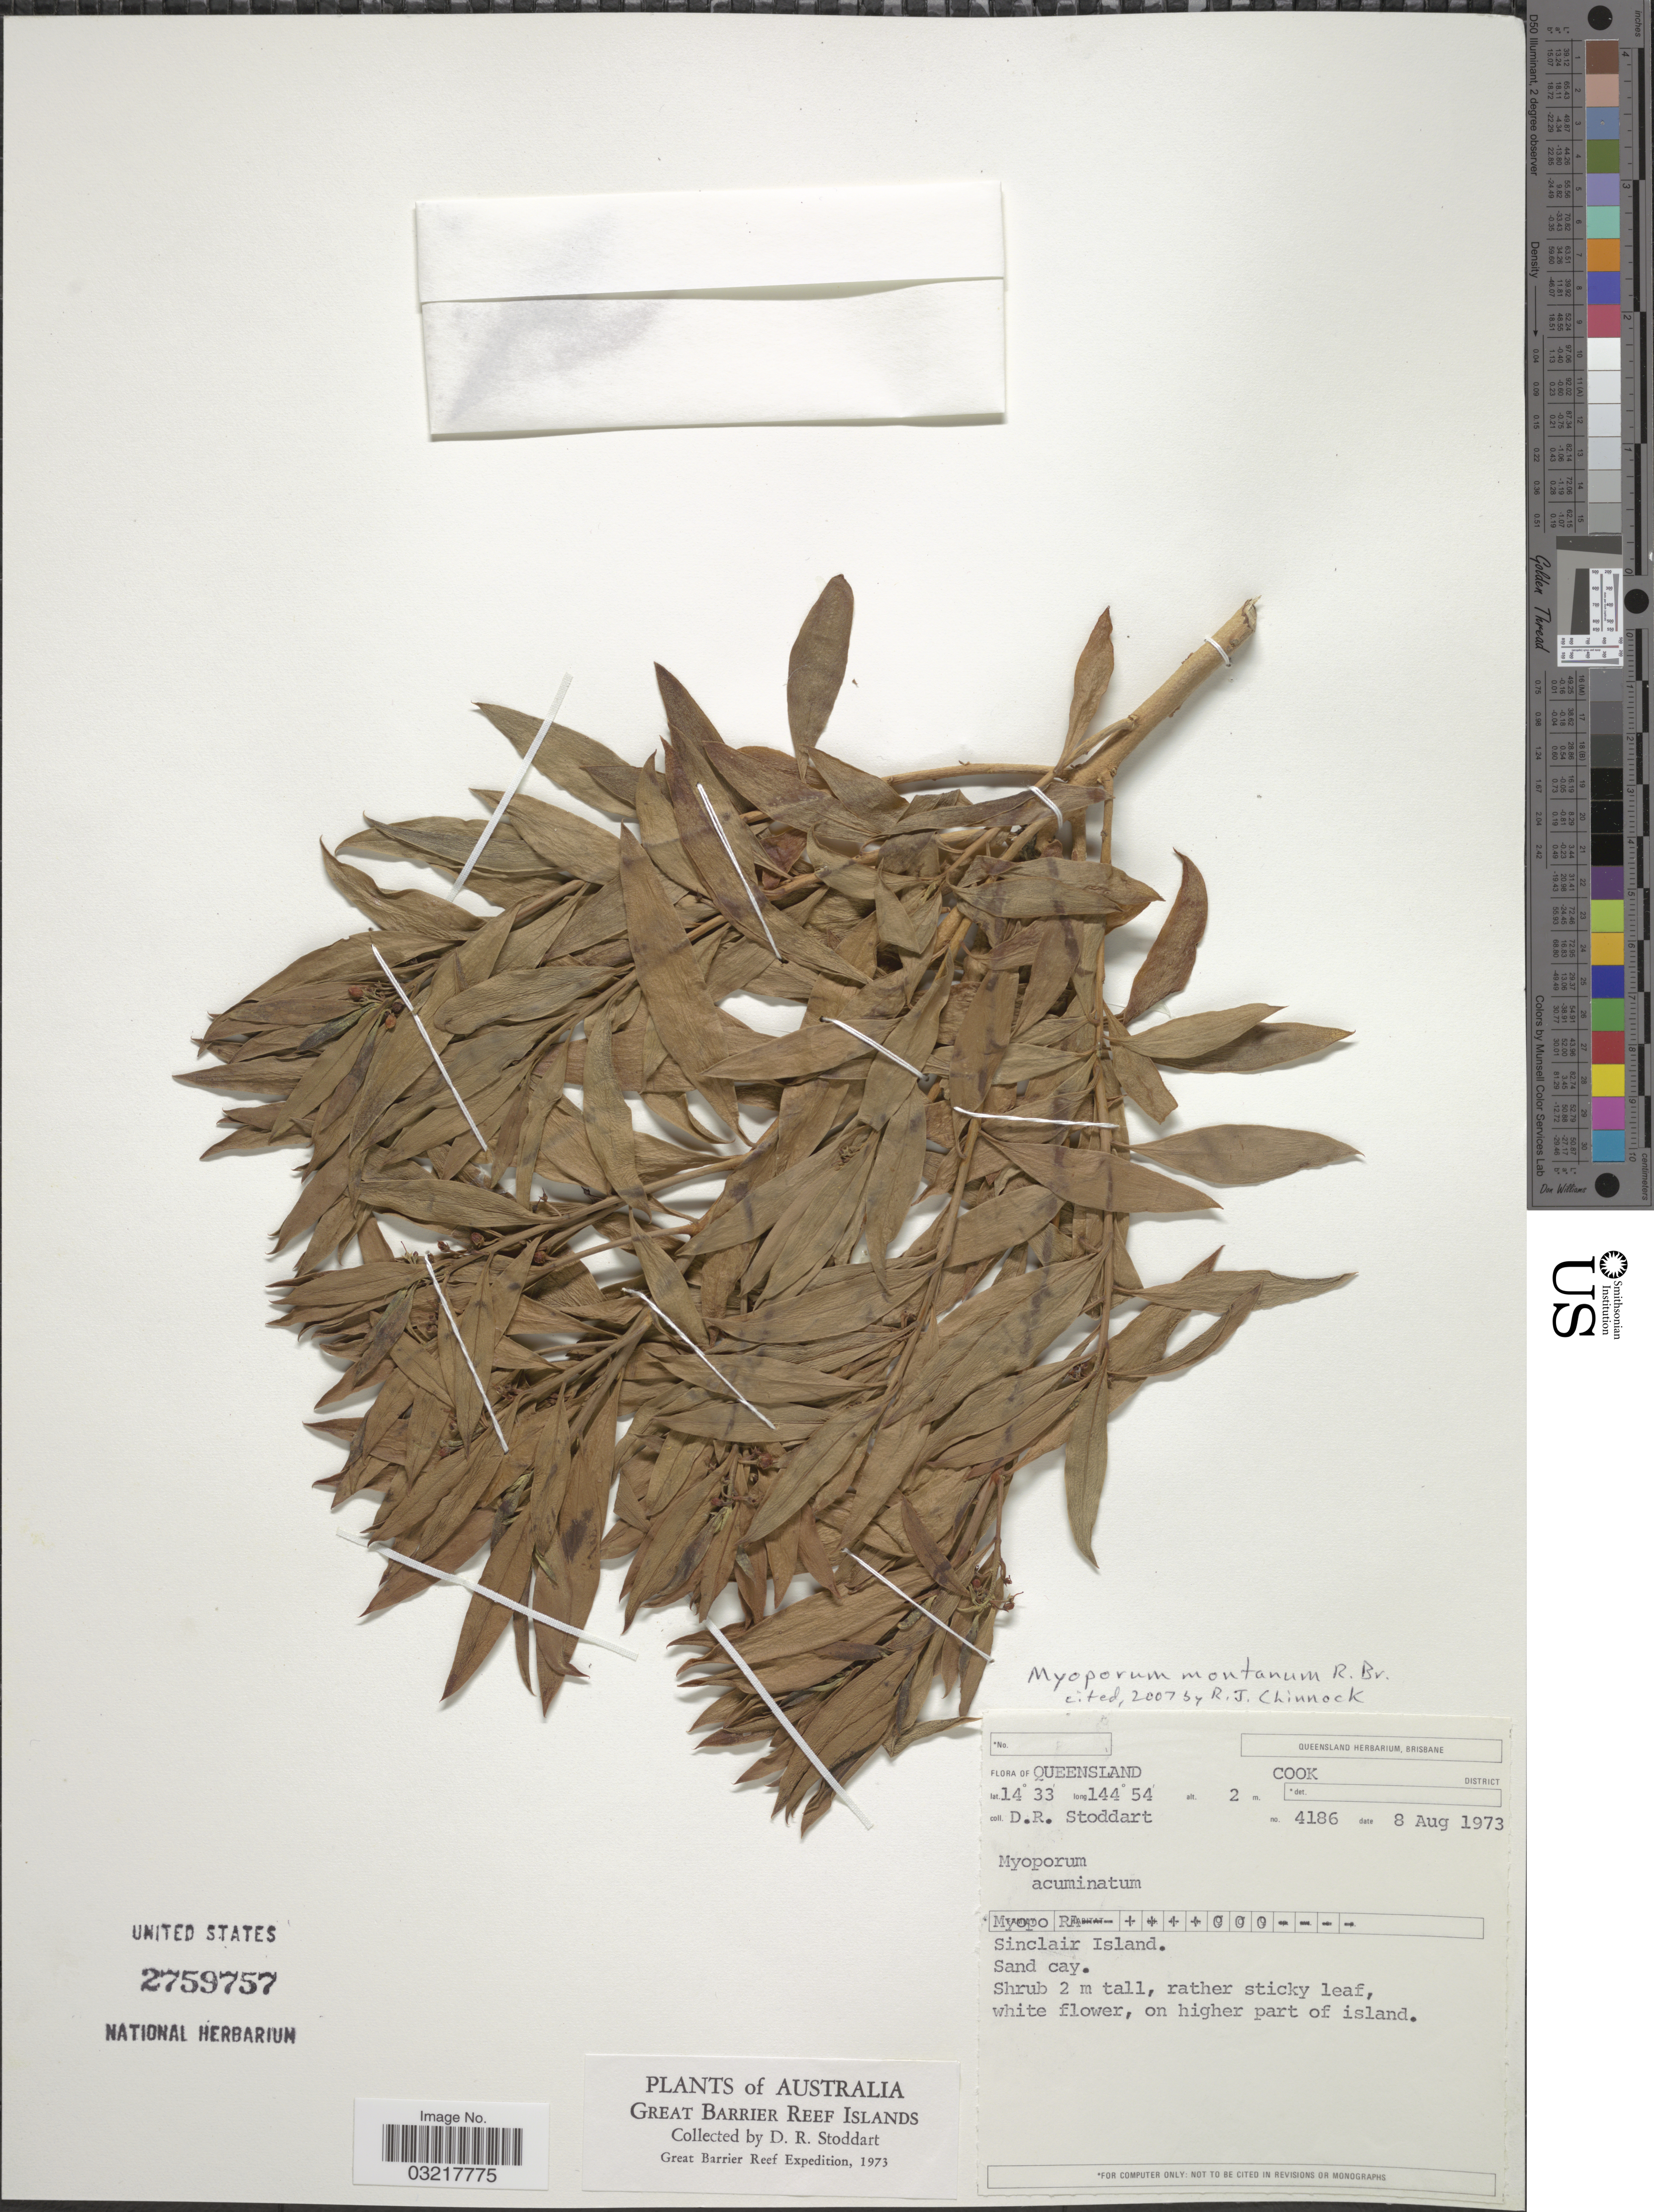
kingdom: Plantae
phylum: Tracheophyta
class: Magnoliopsida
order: Lamiales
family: Scrophulariaceae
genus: Myoporum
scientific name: Myoporum montanum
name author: R. Br.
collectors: D. R. Stoddart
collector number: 4186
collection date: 1973-08-08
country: Australia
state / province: Queensland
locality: Cook District. Sinclair Island.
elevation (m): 2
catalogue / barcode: US 2759757